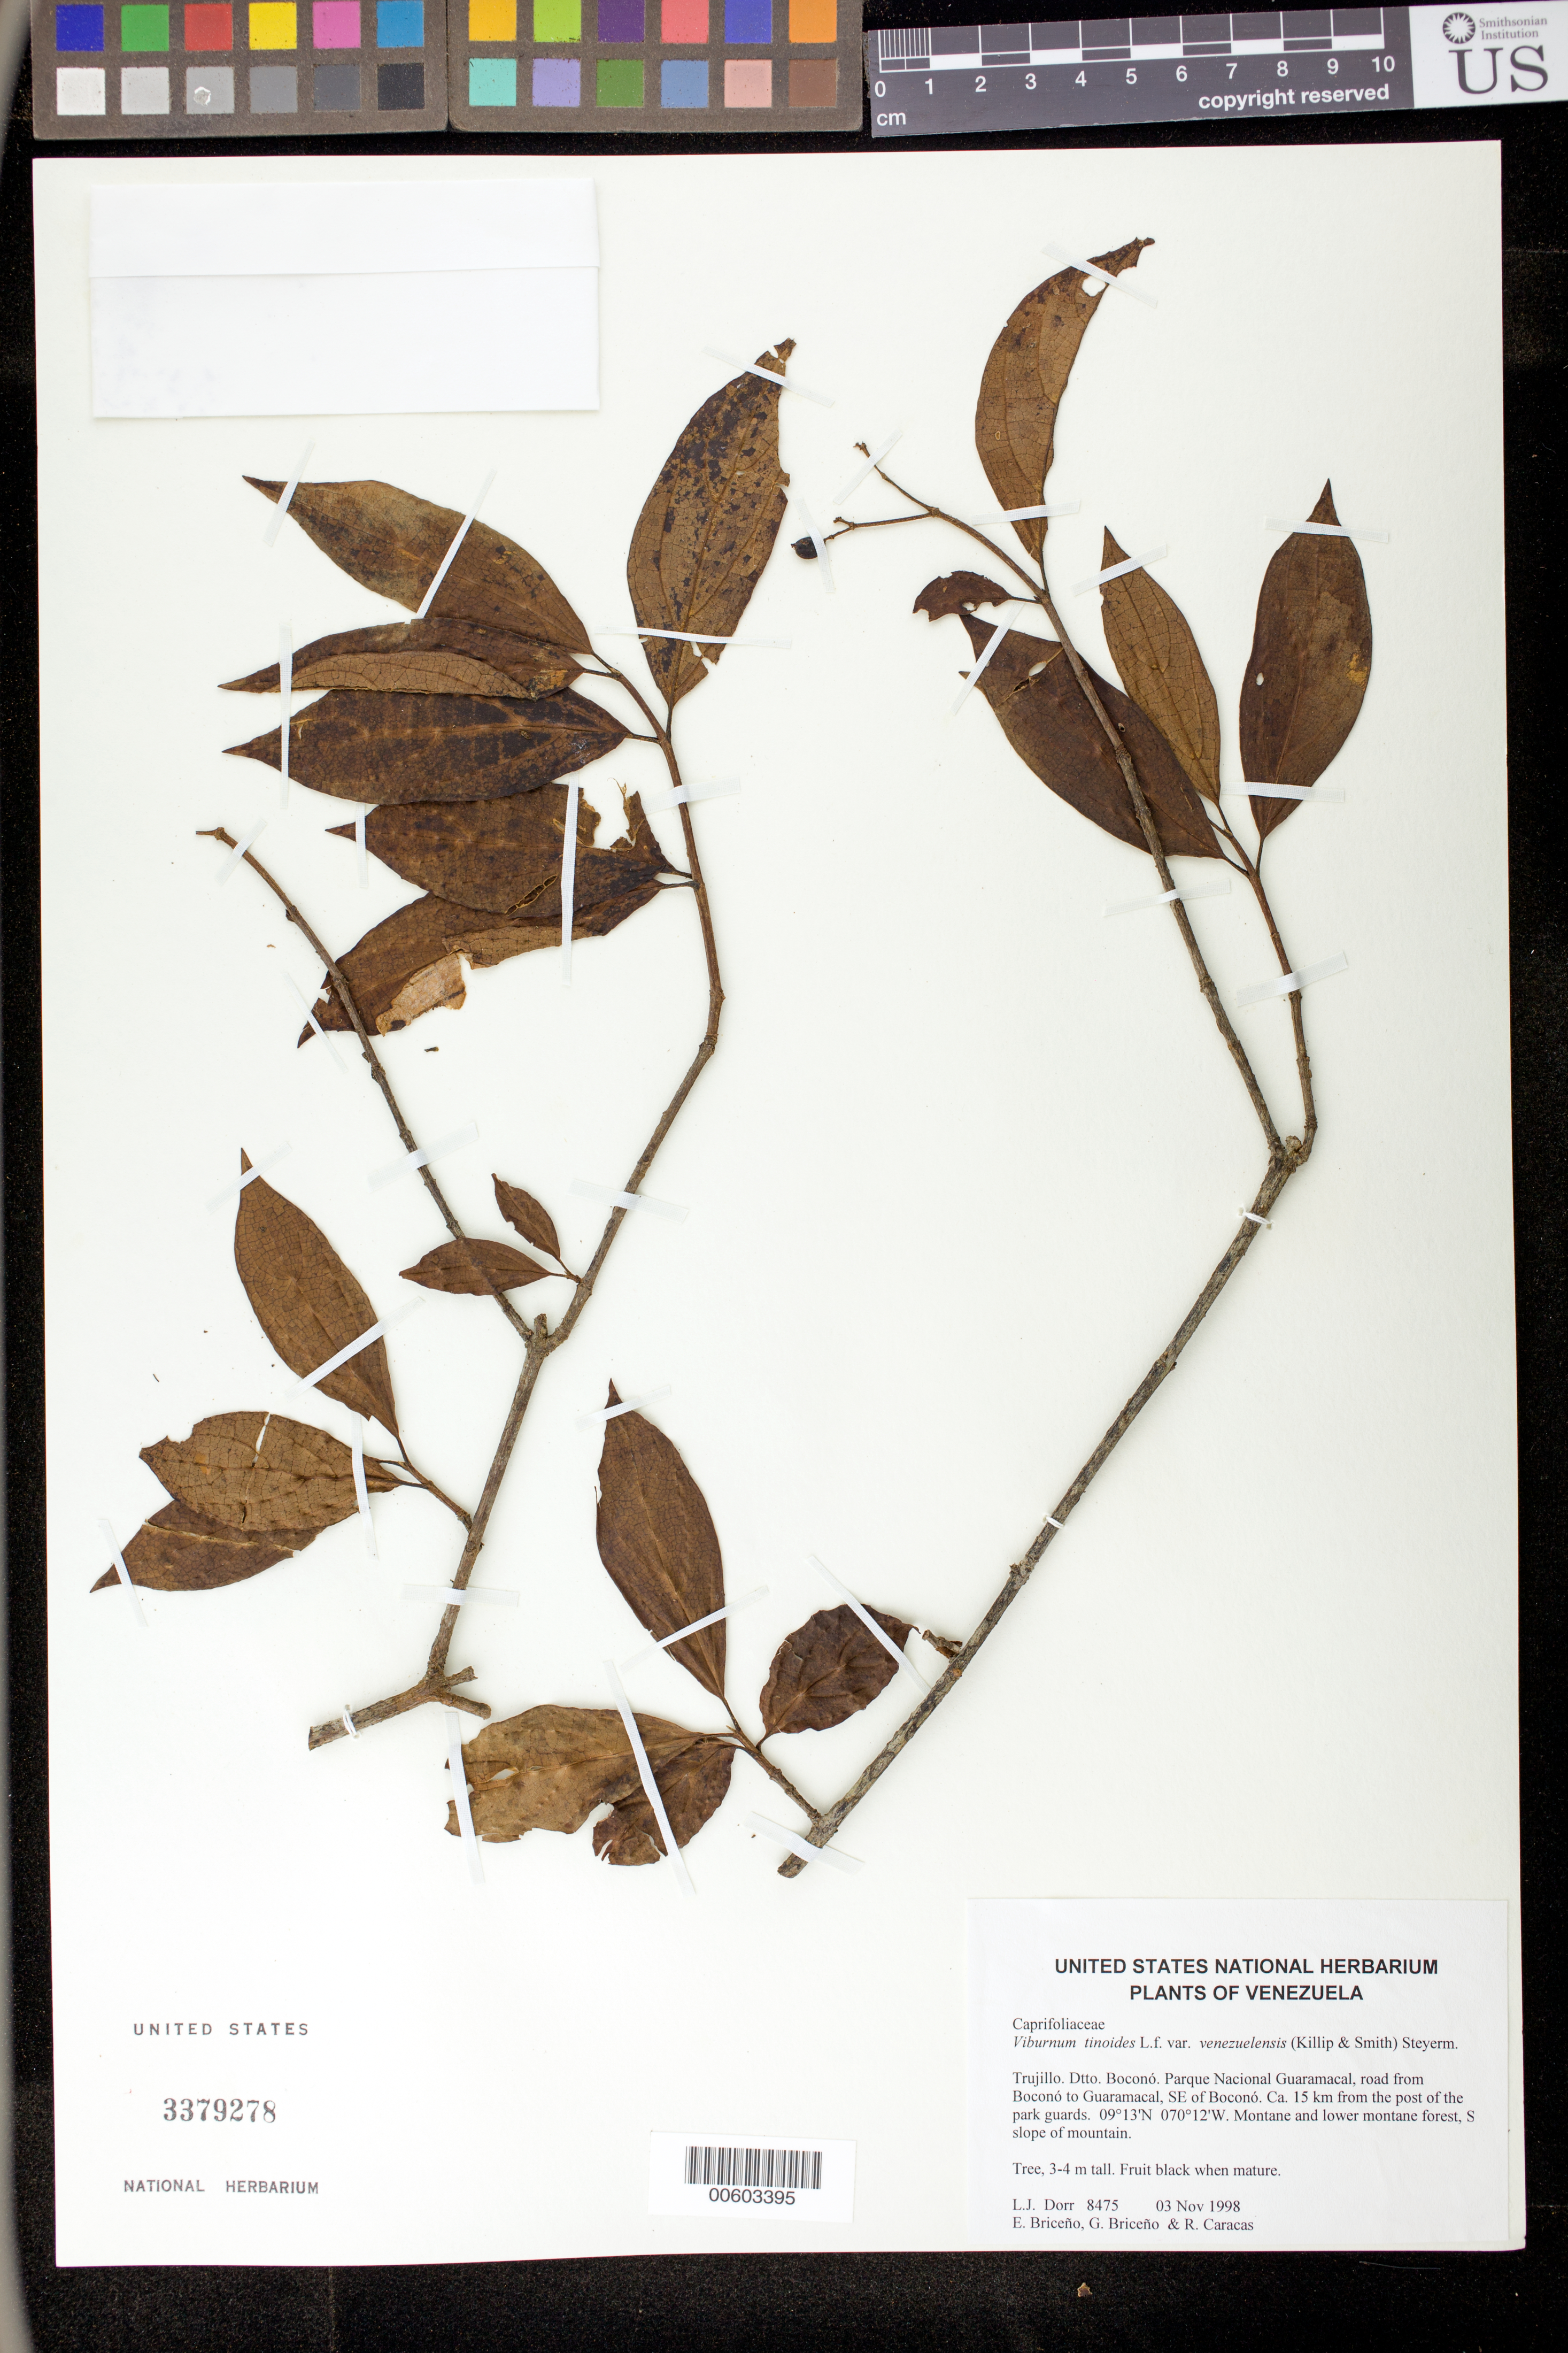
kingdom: Plantae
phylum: Tracheophyta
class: Magnoliopsida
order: Dipsacales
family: Viburnaceae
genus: Viburnum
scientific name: Viburnum tinoides var. venezuelense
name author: L. f.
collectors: L. J. Dorr, E. Briceño, G. Briceño & R. Caracas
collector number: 8475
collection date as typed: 03 Nov 1998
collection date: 1998-11-03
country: Venezuela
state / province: Trujillo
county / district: Boconó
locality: Parque Nacional Guaramacal, road from Boconó to Guaramacal, SE of Boconó, ca. 15 km from the post of the park guards.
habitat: Montane and lower montane forest, S slope of mountain.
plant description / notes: MO, NY, PORT, US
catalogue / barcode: US 3379278